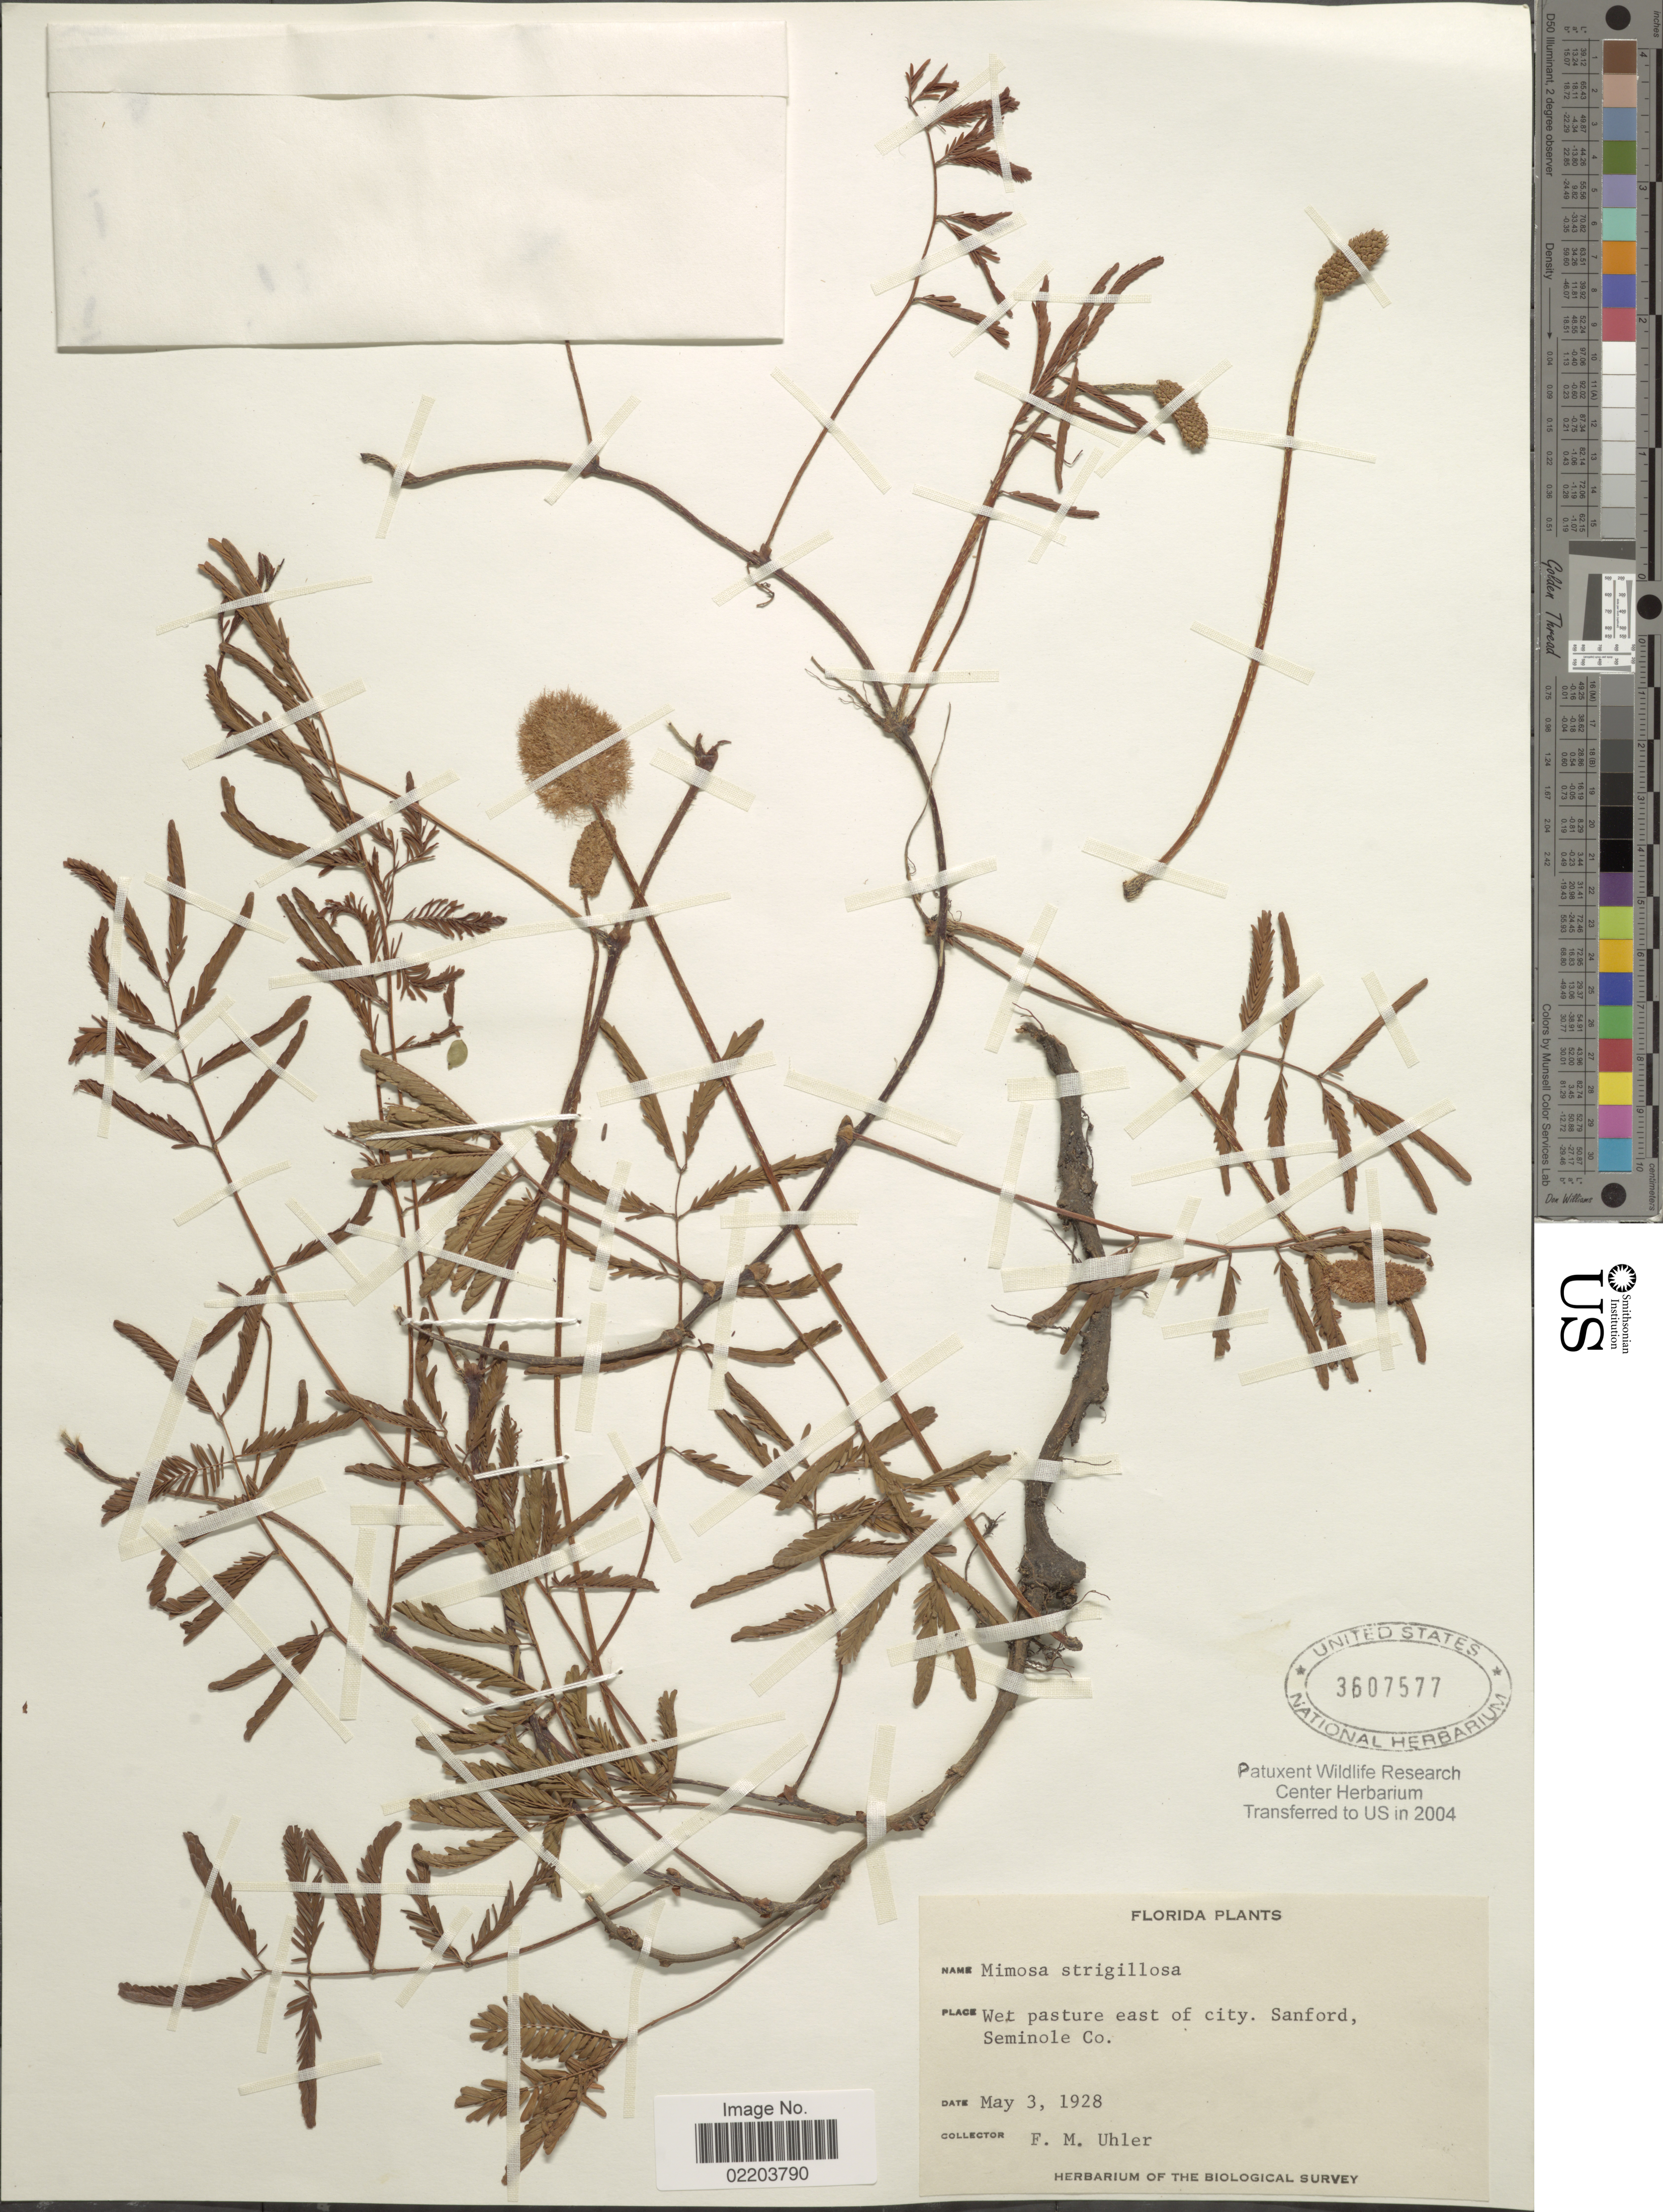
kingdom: Plantae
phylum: Tracheophyta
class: Magnoliopsida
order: Fabales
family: Fabaceae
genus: Mimosa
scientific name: Mimosa strigillosa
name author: Torr. & A. Gray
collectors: F. M. Uhler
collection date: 1928-05-03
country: United States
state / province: Florida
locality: Wet pasture east of city. Sanford, Seminole Co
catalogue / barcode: US 3607577